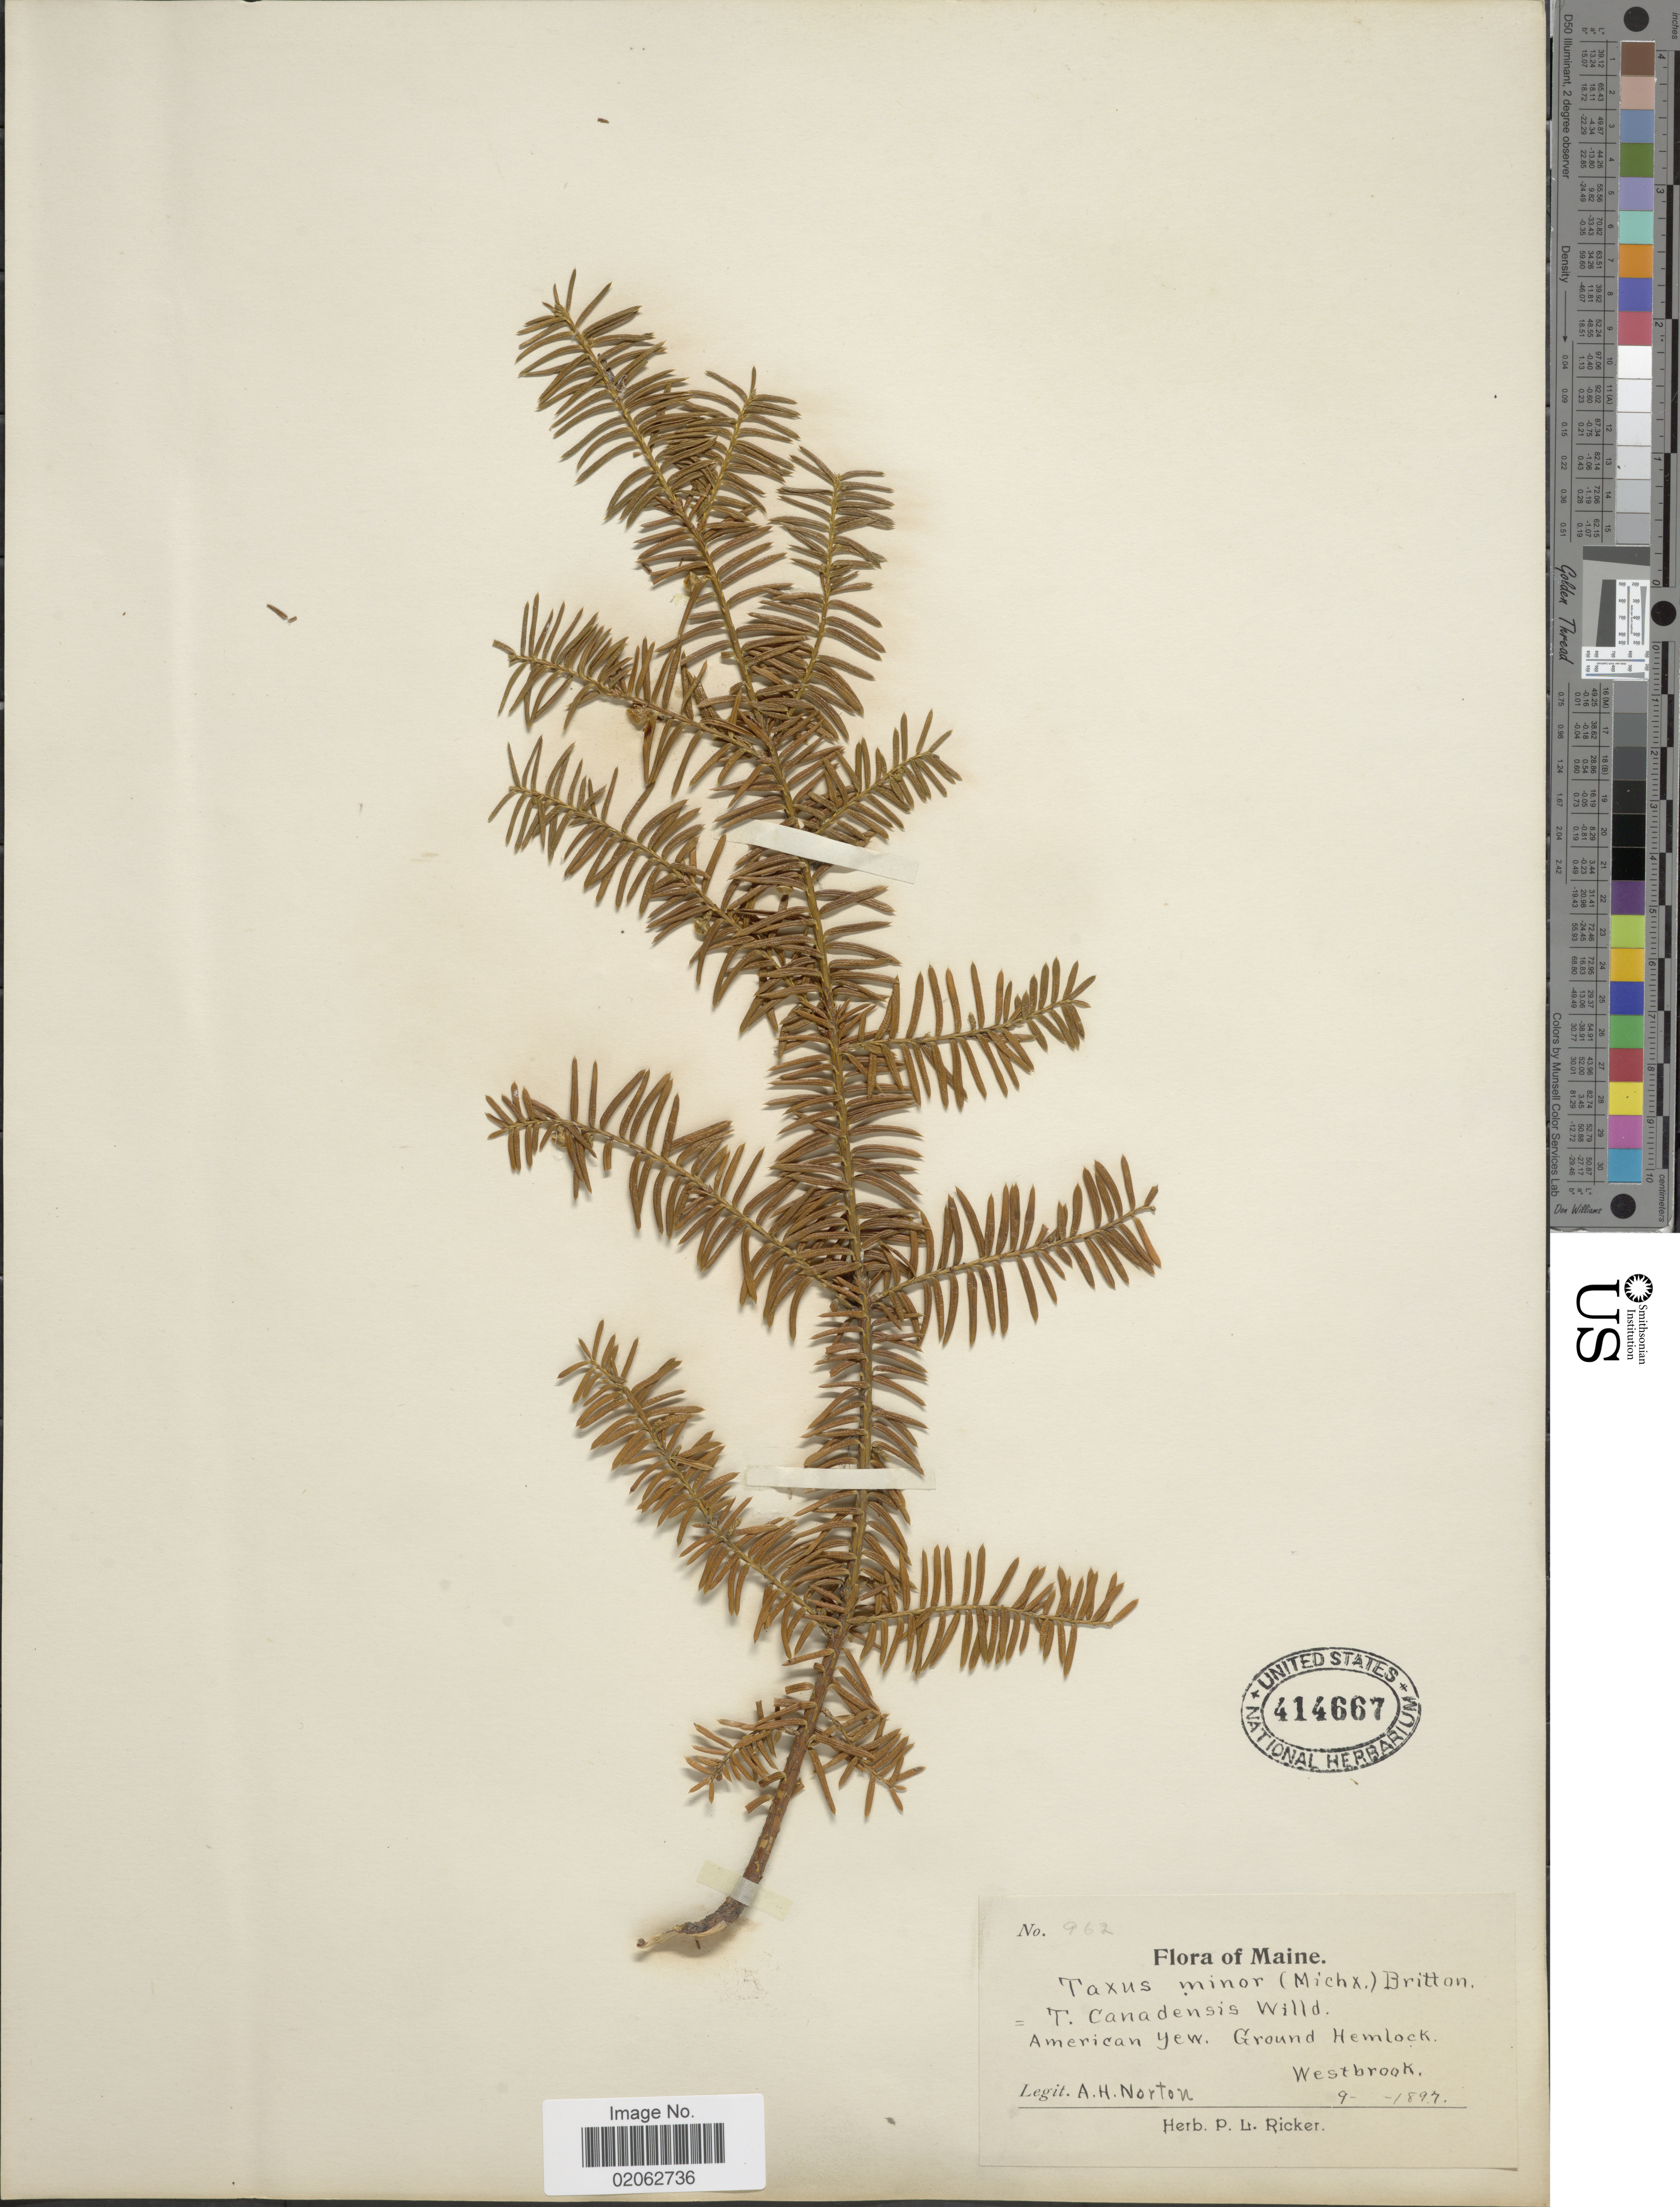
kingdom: Plantae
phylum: Tracheophyta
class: Pinopsida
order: Pinales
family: Taxaceae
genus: Taxus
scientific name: Taxus canadensis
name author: Marshall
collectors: A. Norton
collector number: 962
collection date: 1897-09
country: United States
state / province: Maine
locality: Westbrook, Ground Hemlock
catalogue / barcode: US 414667